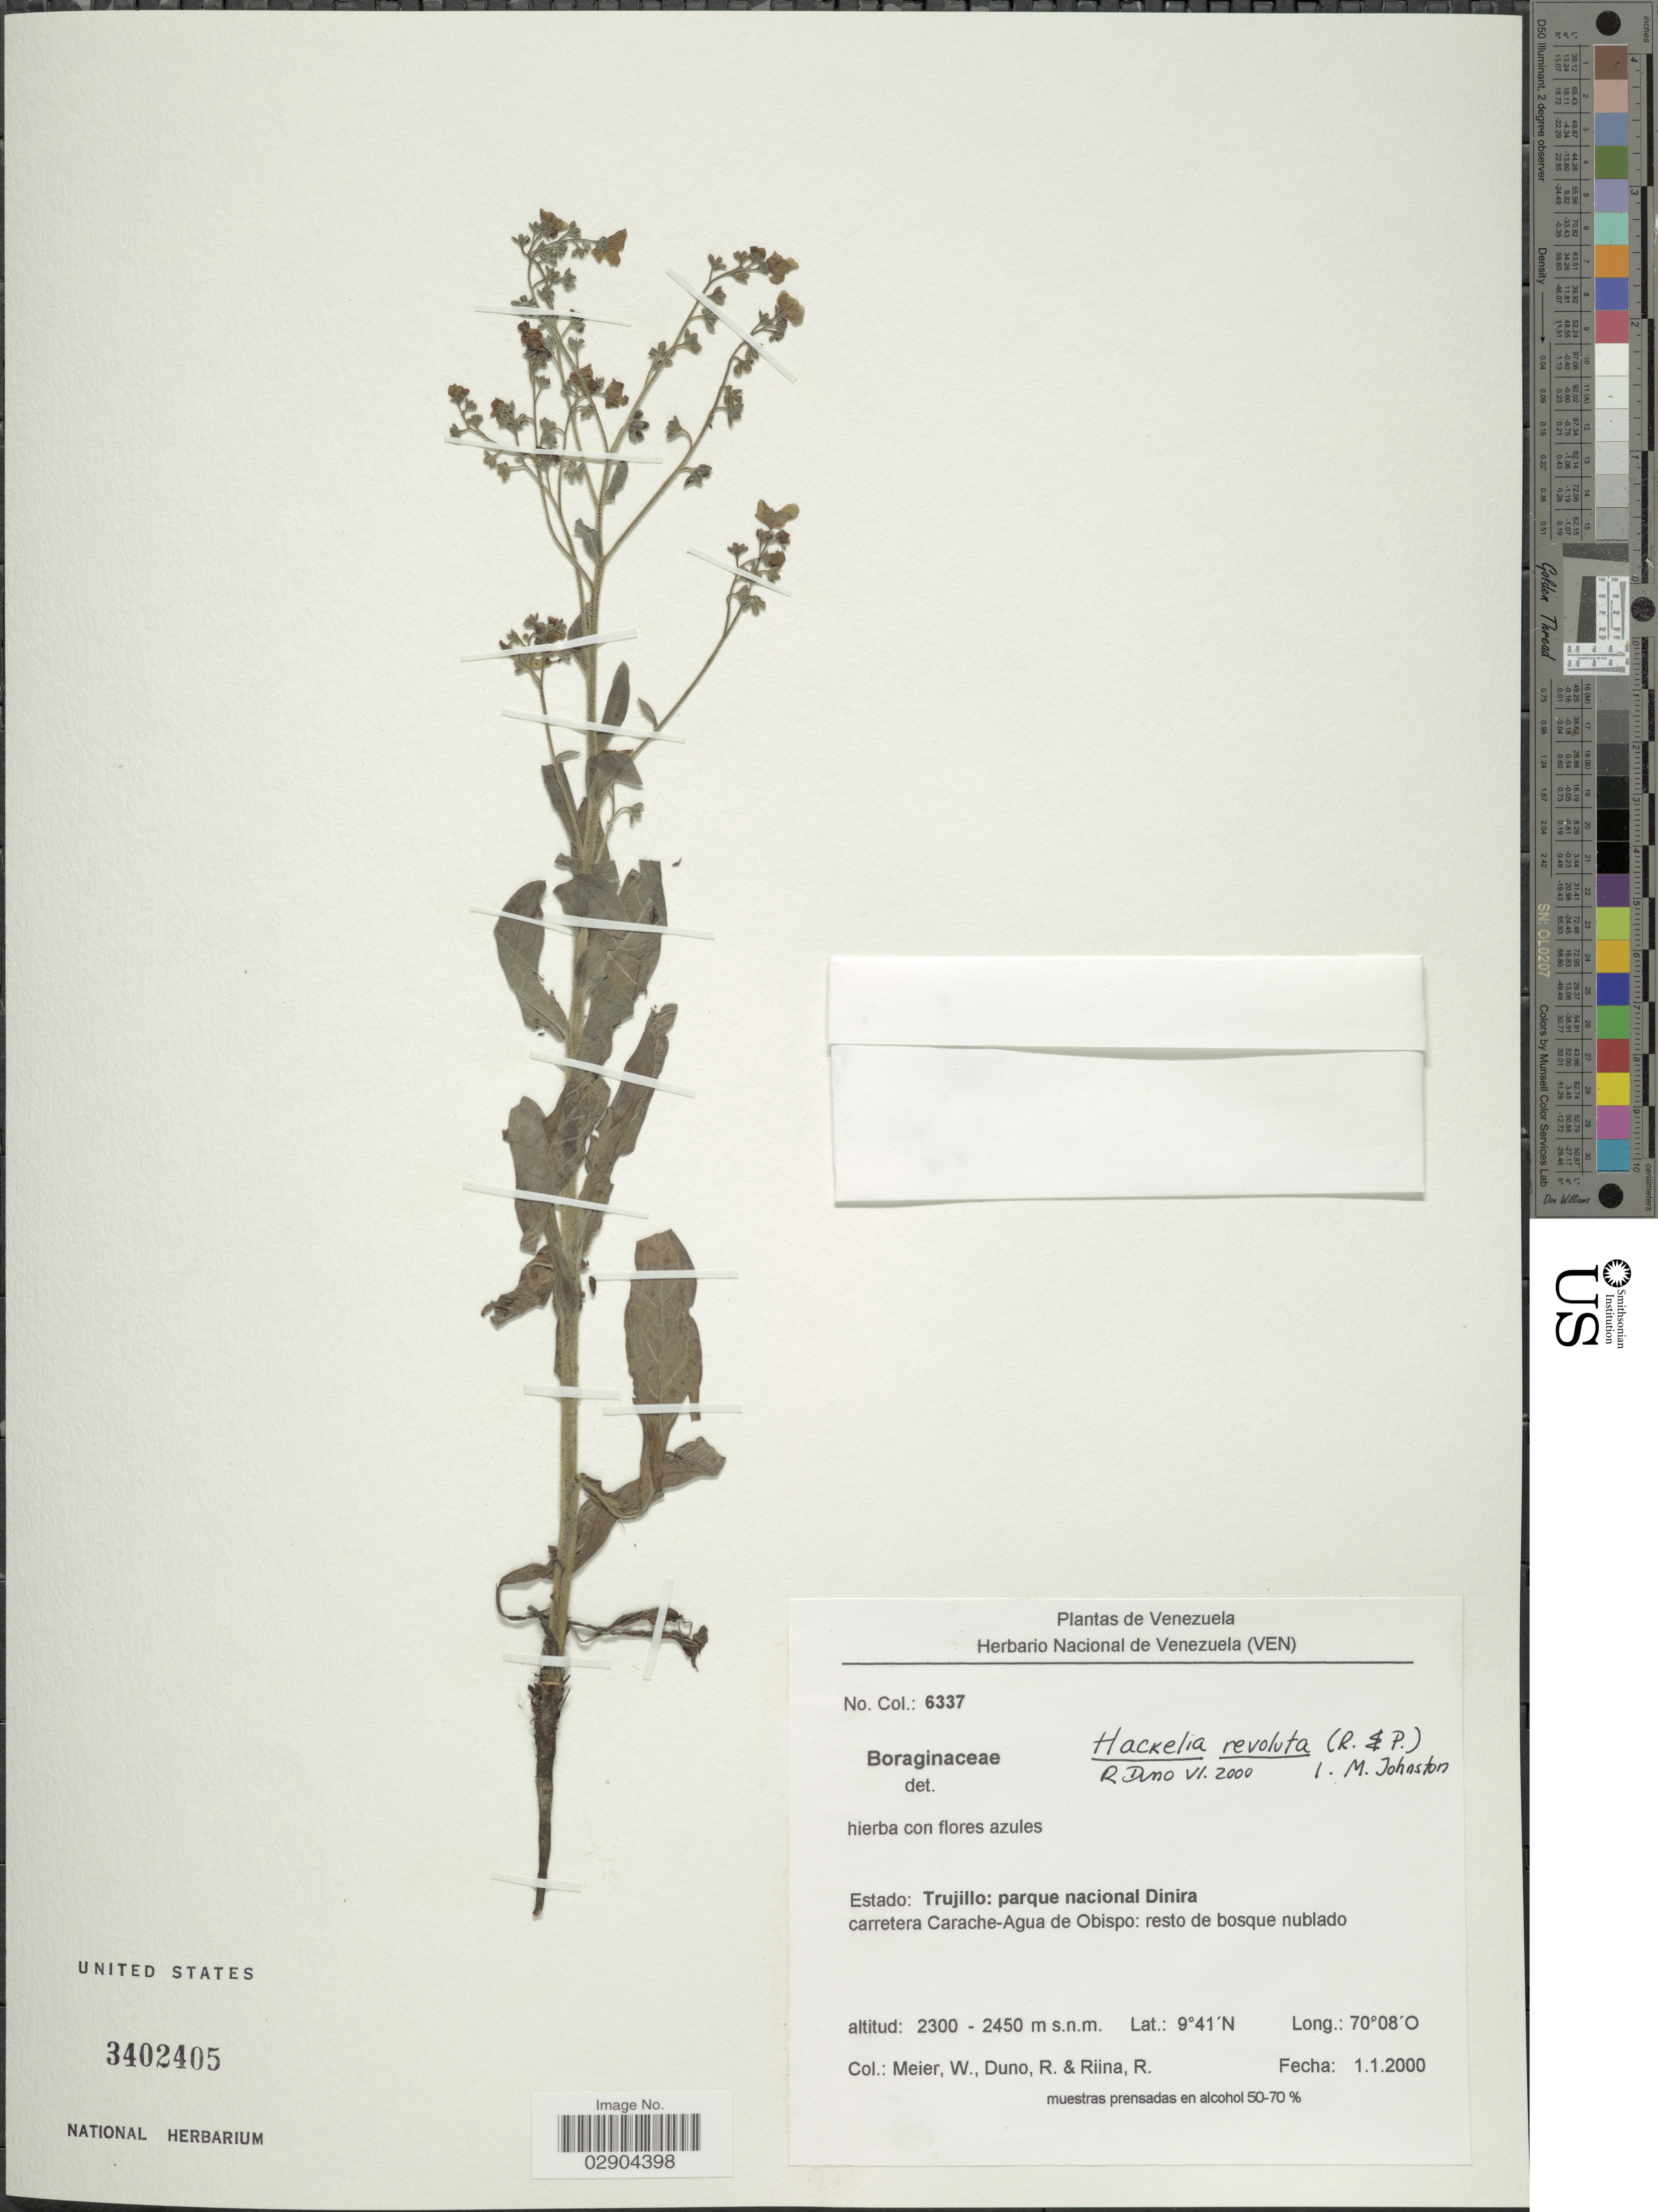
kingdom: Plantae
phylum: Tracheophyta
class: Magnoliopsida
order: Boraginales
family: Boraginaceae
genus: Hackelia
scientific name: Hackelia revoluta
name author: (Ruiz & Pav.) I.M. Johnst.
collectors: W. Meier, R. Duno & R. Riina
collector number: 6337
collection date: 2000-01-01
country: Venezuela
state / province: Trujillo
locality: Estado: Trujillo: parque nacional Dinira carretera Carache-Agua de Obispo.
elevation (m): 2300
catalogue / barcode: US 3402405